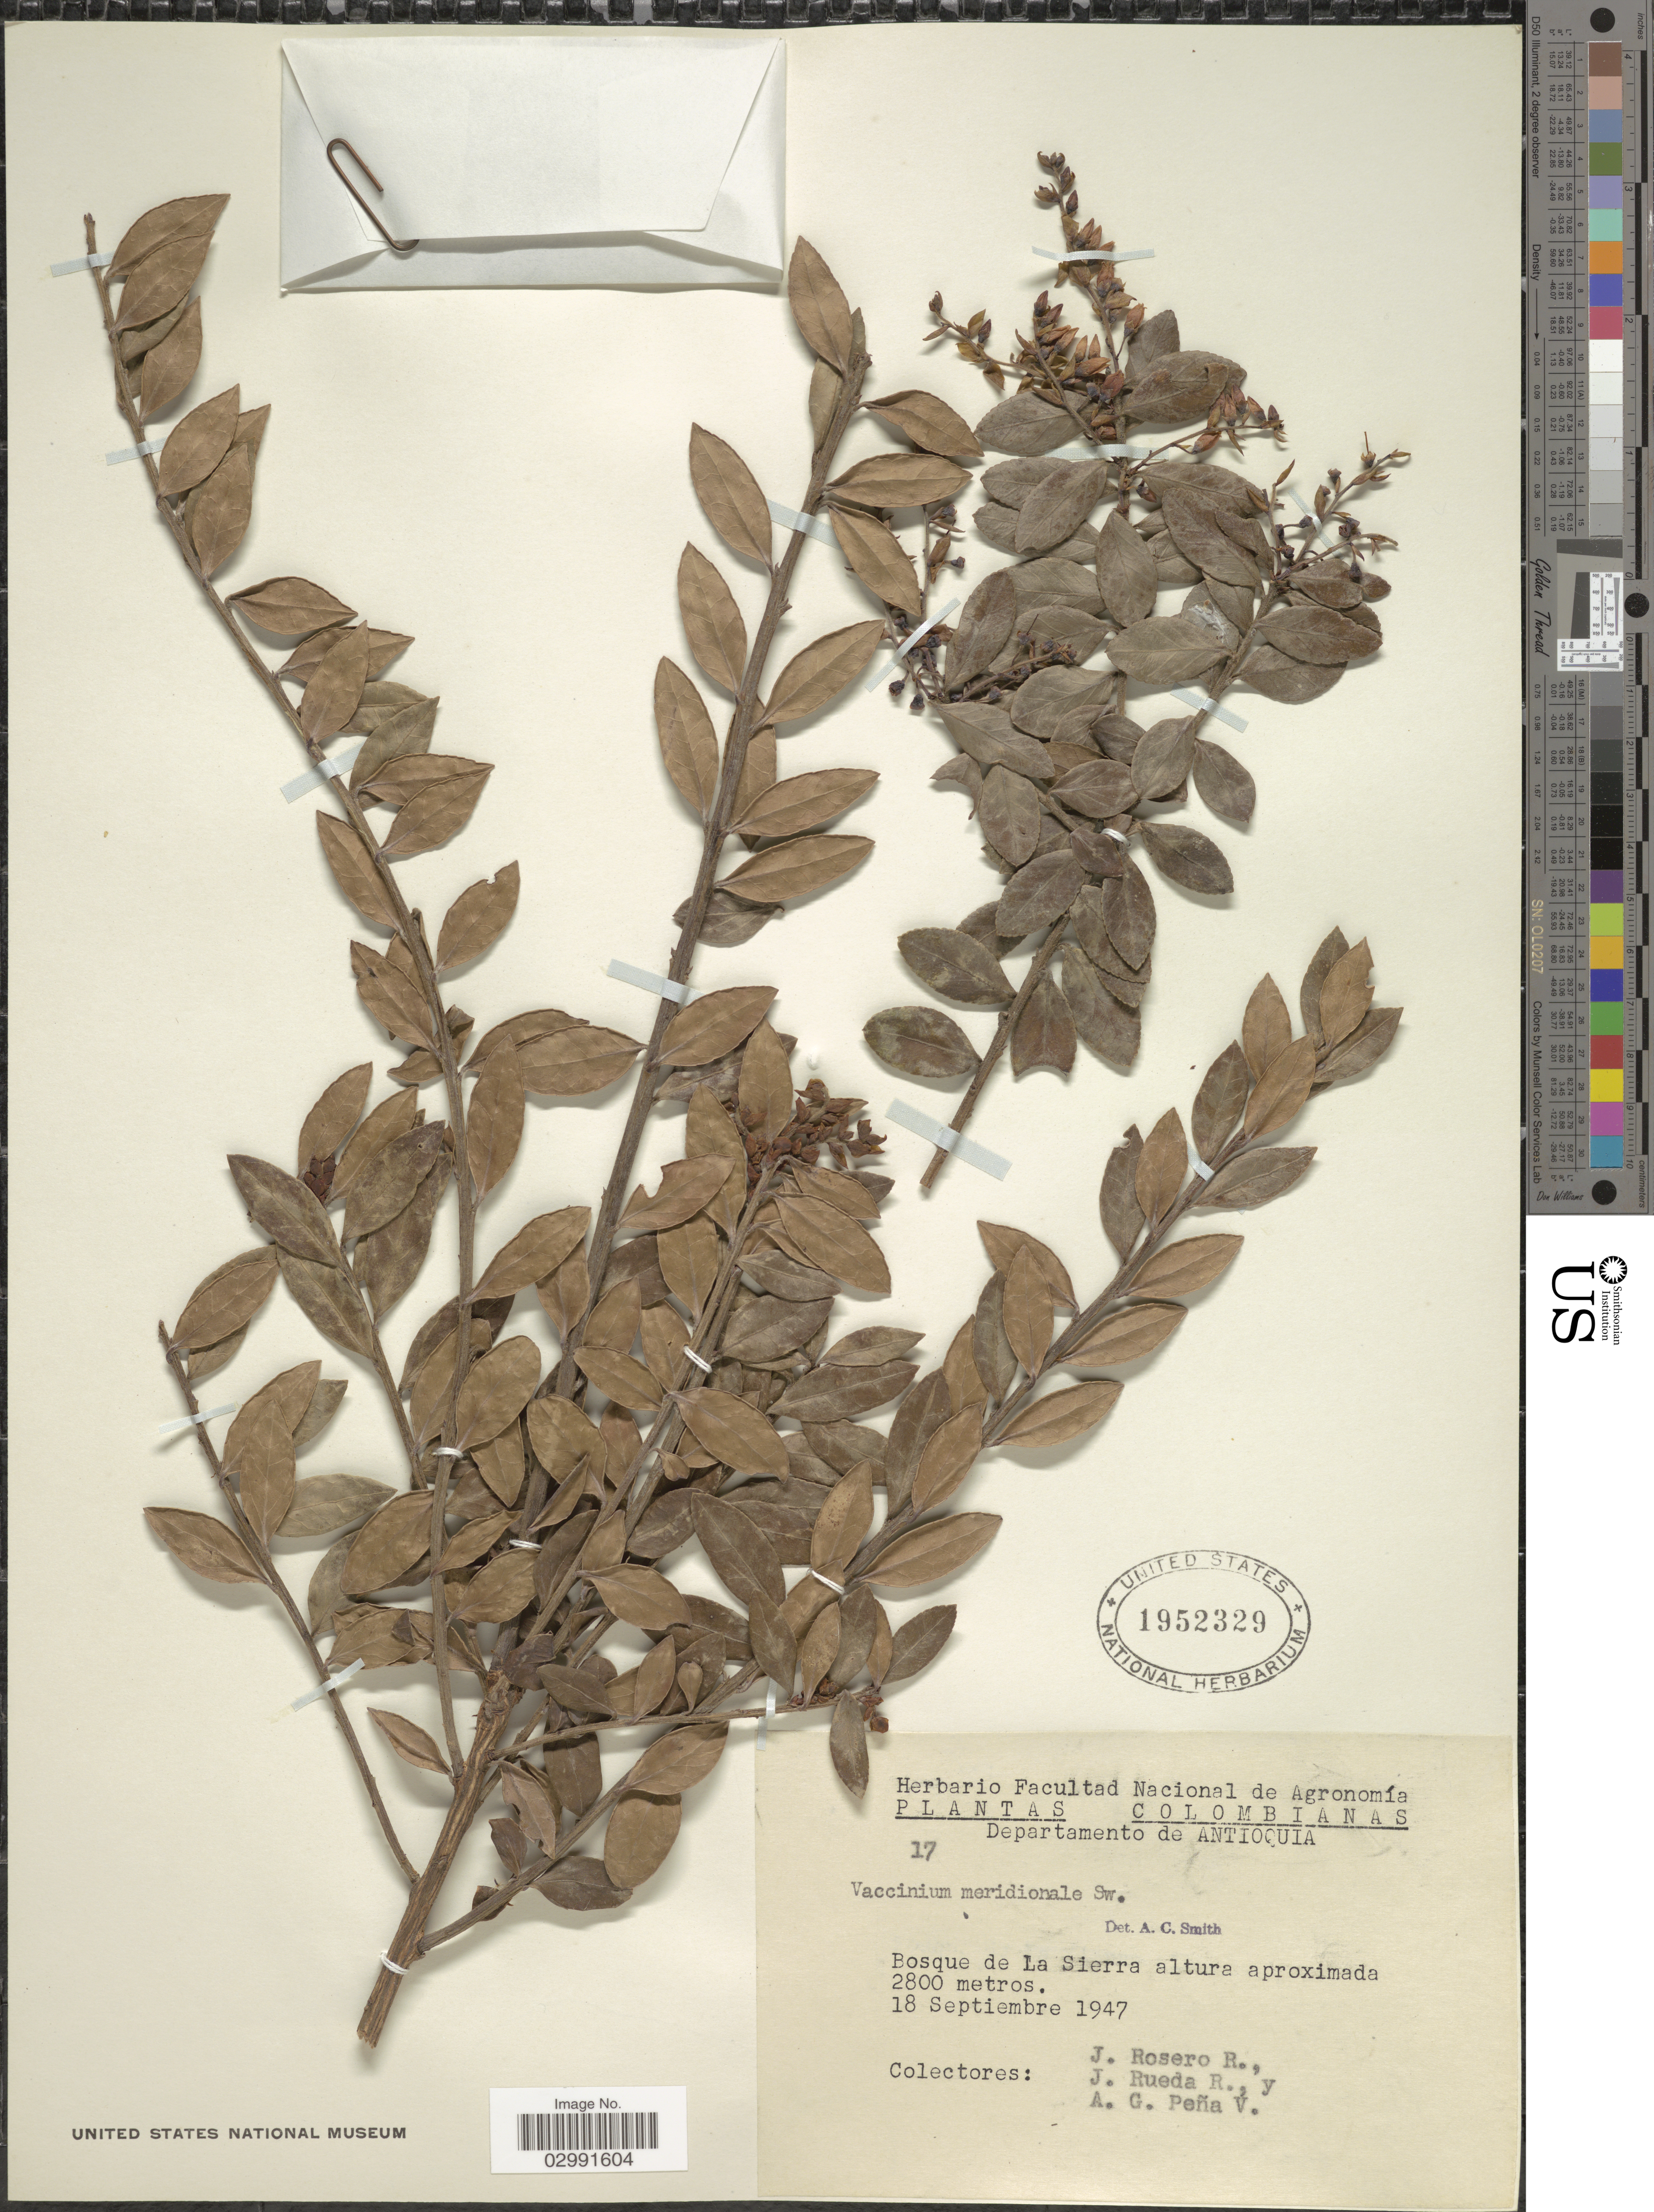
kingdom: Plantae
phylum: Tracheophyta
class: Magnoliopsida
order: Ericales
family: Ericaceae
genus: Vaccinium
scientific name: Vaccinium meridionale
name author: Sw.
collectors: J. Rosero R., J. Rueda & A. G. Pena V.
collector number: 17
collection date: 1947-09-18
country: Colombia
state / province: Antioquia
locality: Departamento de Antioquia. Bosque de La Sierra.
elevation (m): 2800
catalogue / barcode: US 1952329